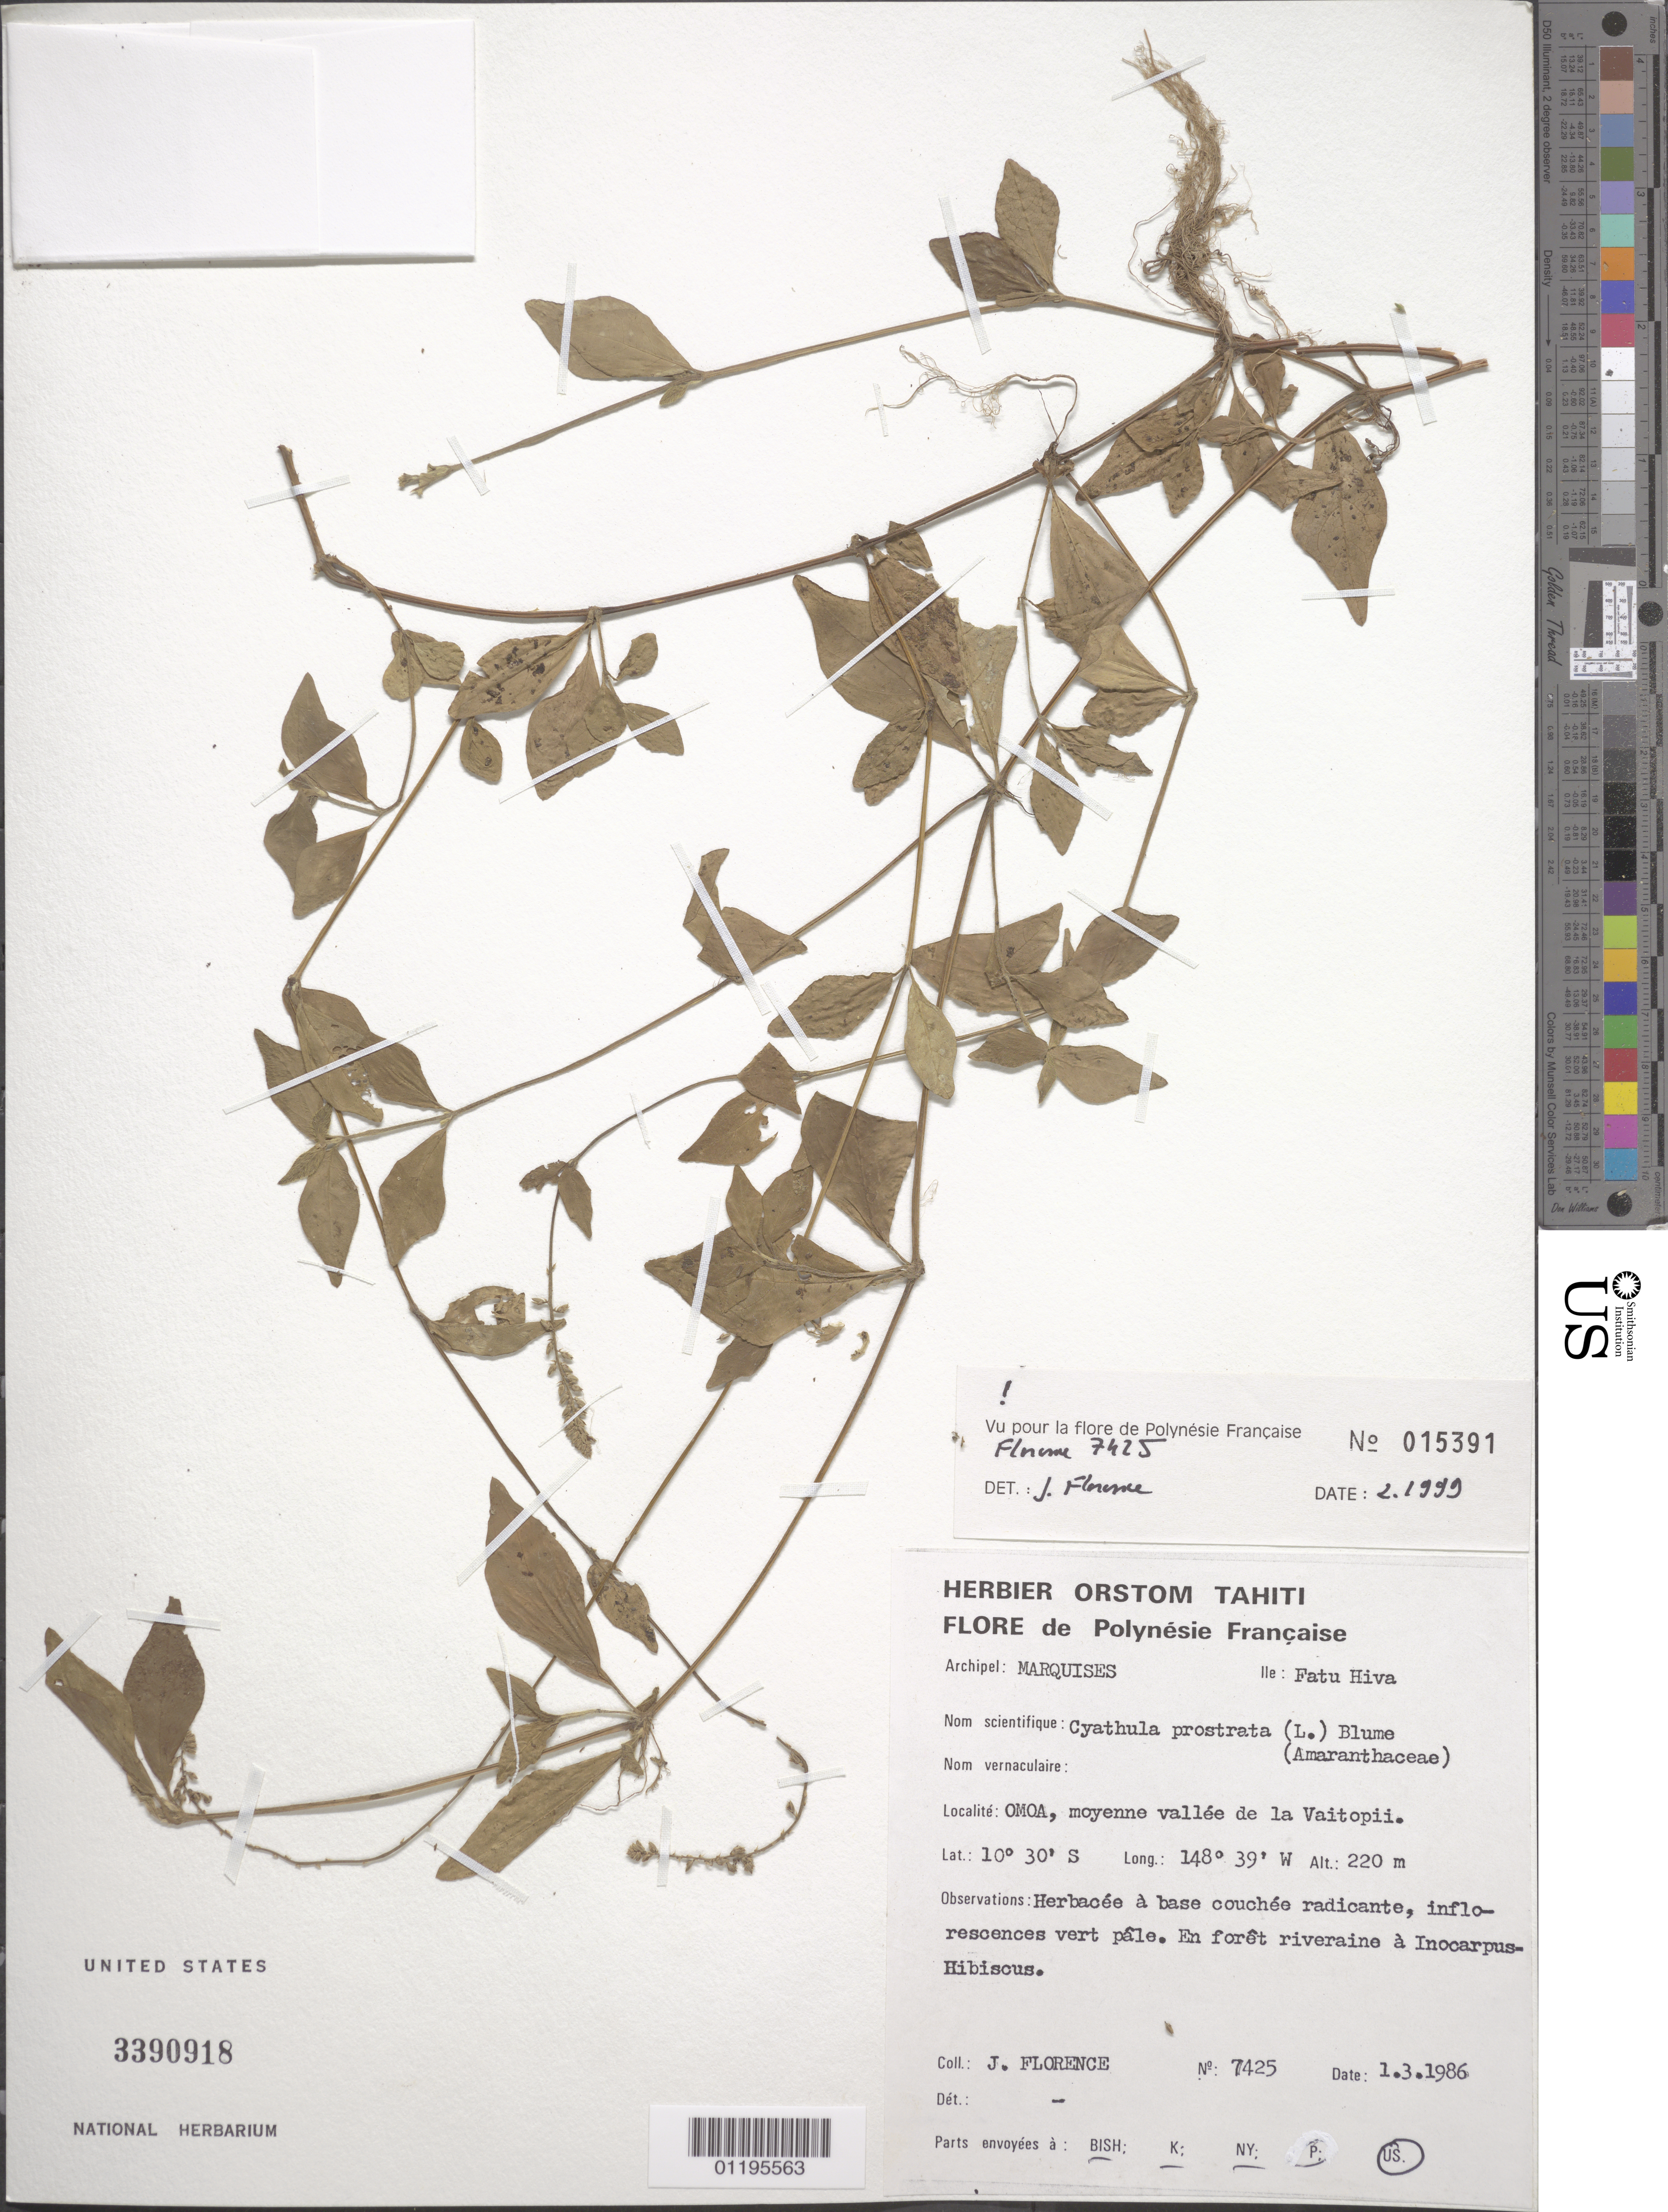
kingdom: Plantae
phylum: Tracheophyta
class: Magnoliopsida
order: Caryophyllales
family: Amaranthaceae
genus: Cyathula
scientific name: Cyathula prostrata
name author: (L.) Blume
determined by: Florence, J.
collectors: J. Florence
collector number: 7425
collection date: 1986-03-01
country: French Polynesia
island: Fatu Hiva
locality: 'Omo'a, vallée de la Vaitopii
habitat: En forêt riveraine à Inocarpus, Hibiscus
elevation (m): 220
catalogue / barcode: US 3390918